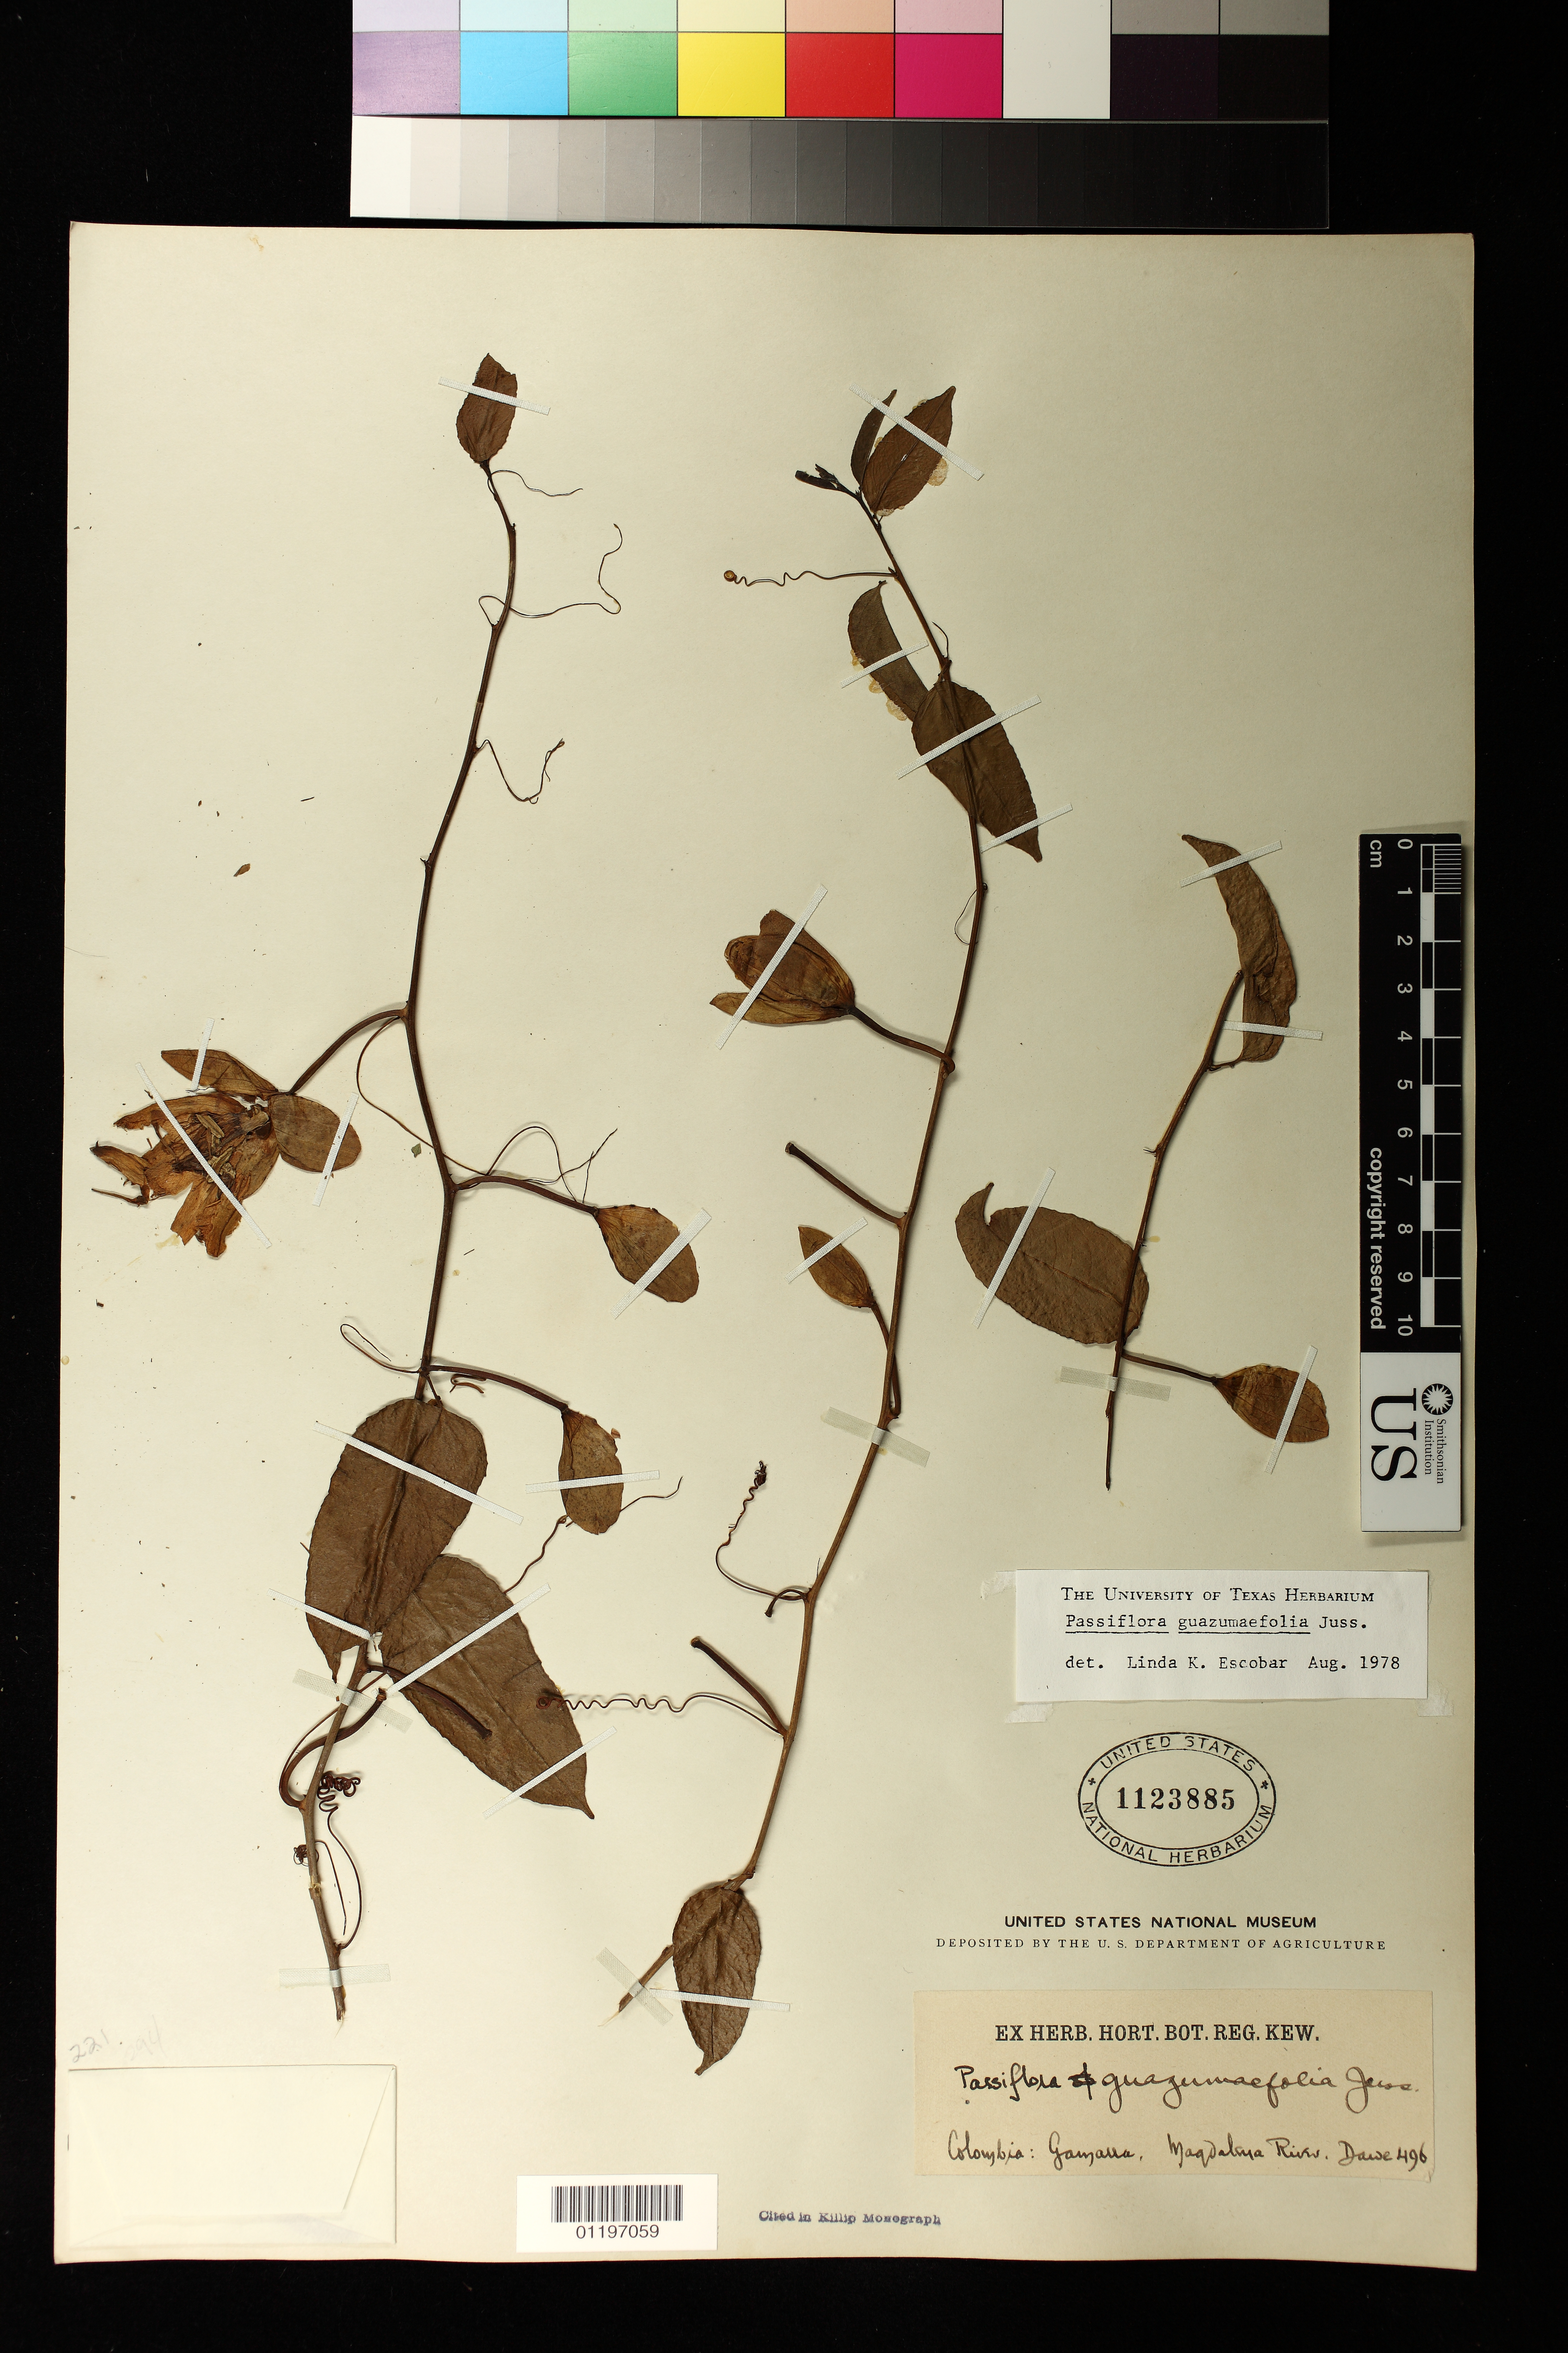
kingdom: Plantae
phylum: Tracheophyta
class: Magnoliopsida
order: Malpighiales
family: Passifloraceae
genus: Passiflora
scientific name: Passiflora guazumifolia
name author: Juss.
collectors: M. T. Dawe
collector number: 496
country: Colombia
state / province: Cesar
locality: Gamarra, Magdalena River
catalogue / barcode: US 1123885